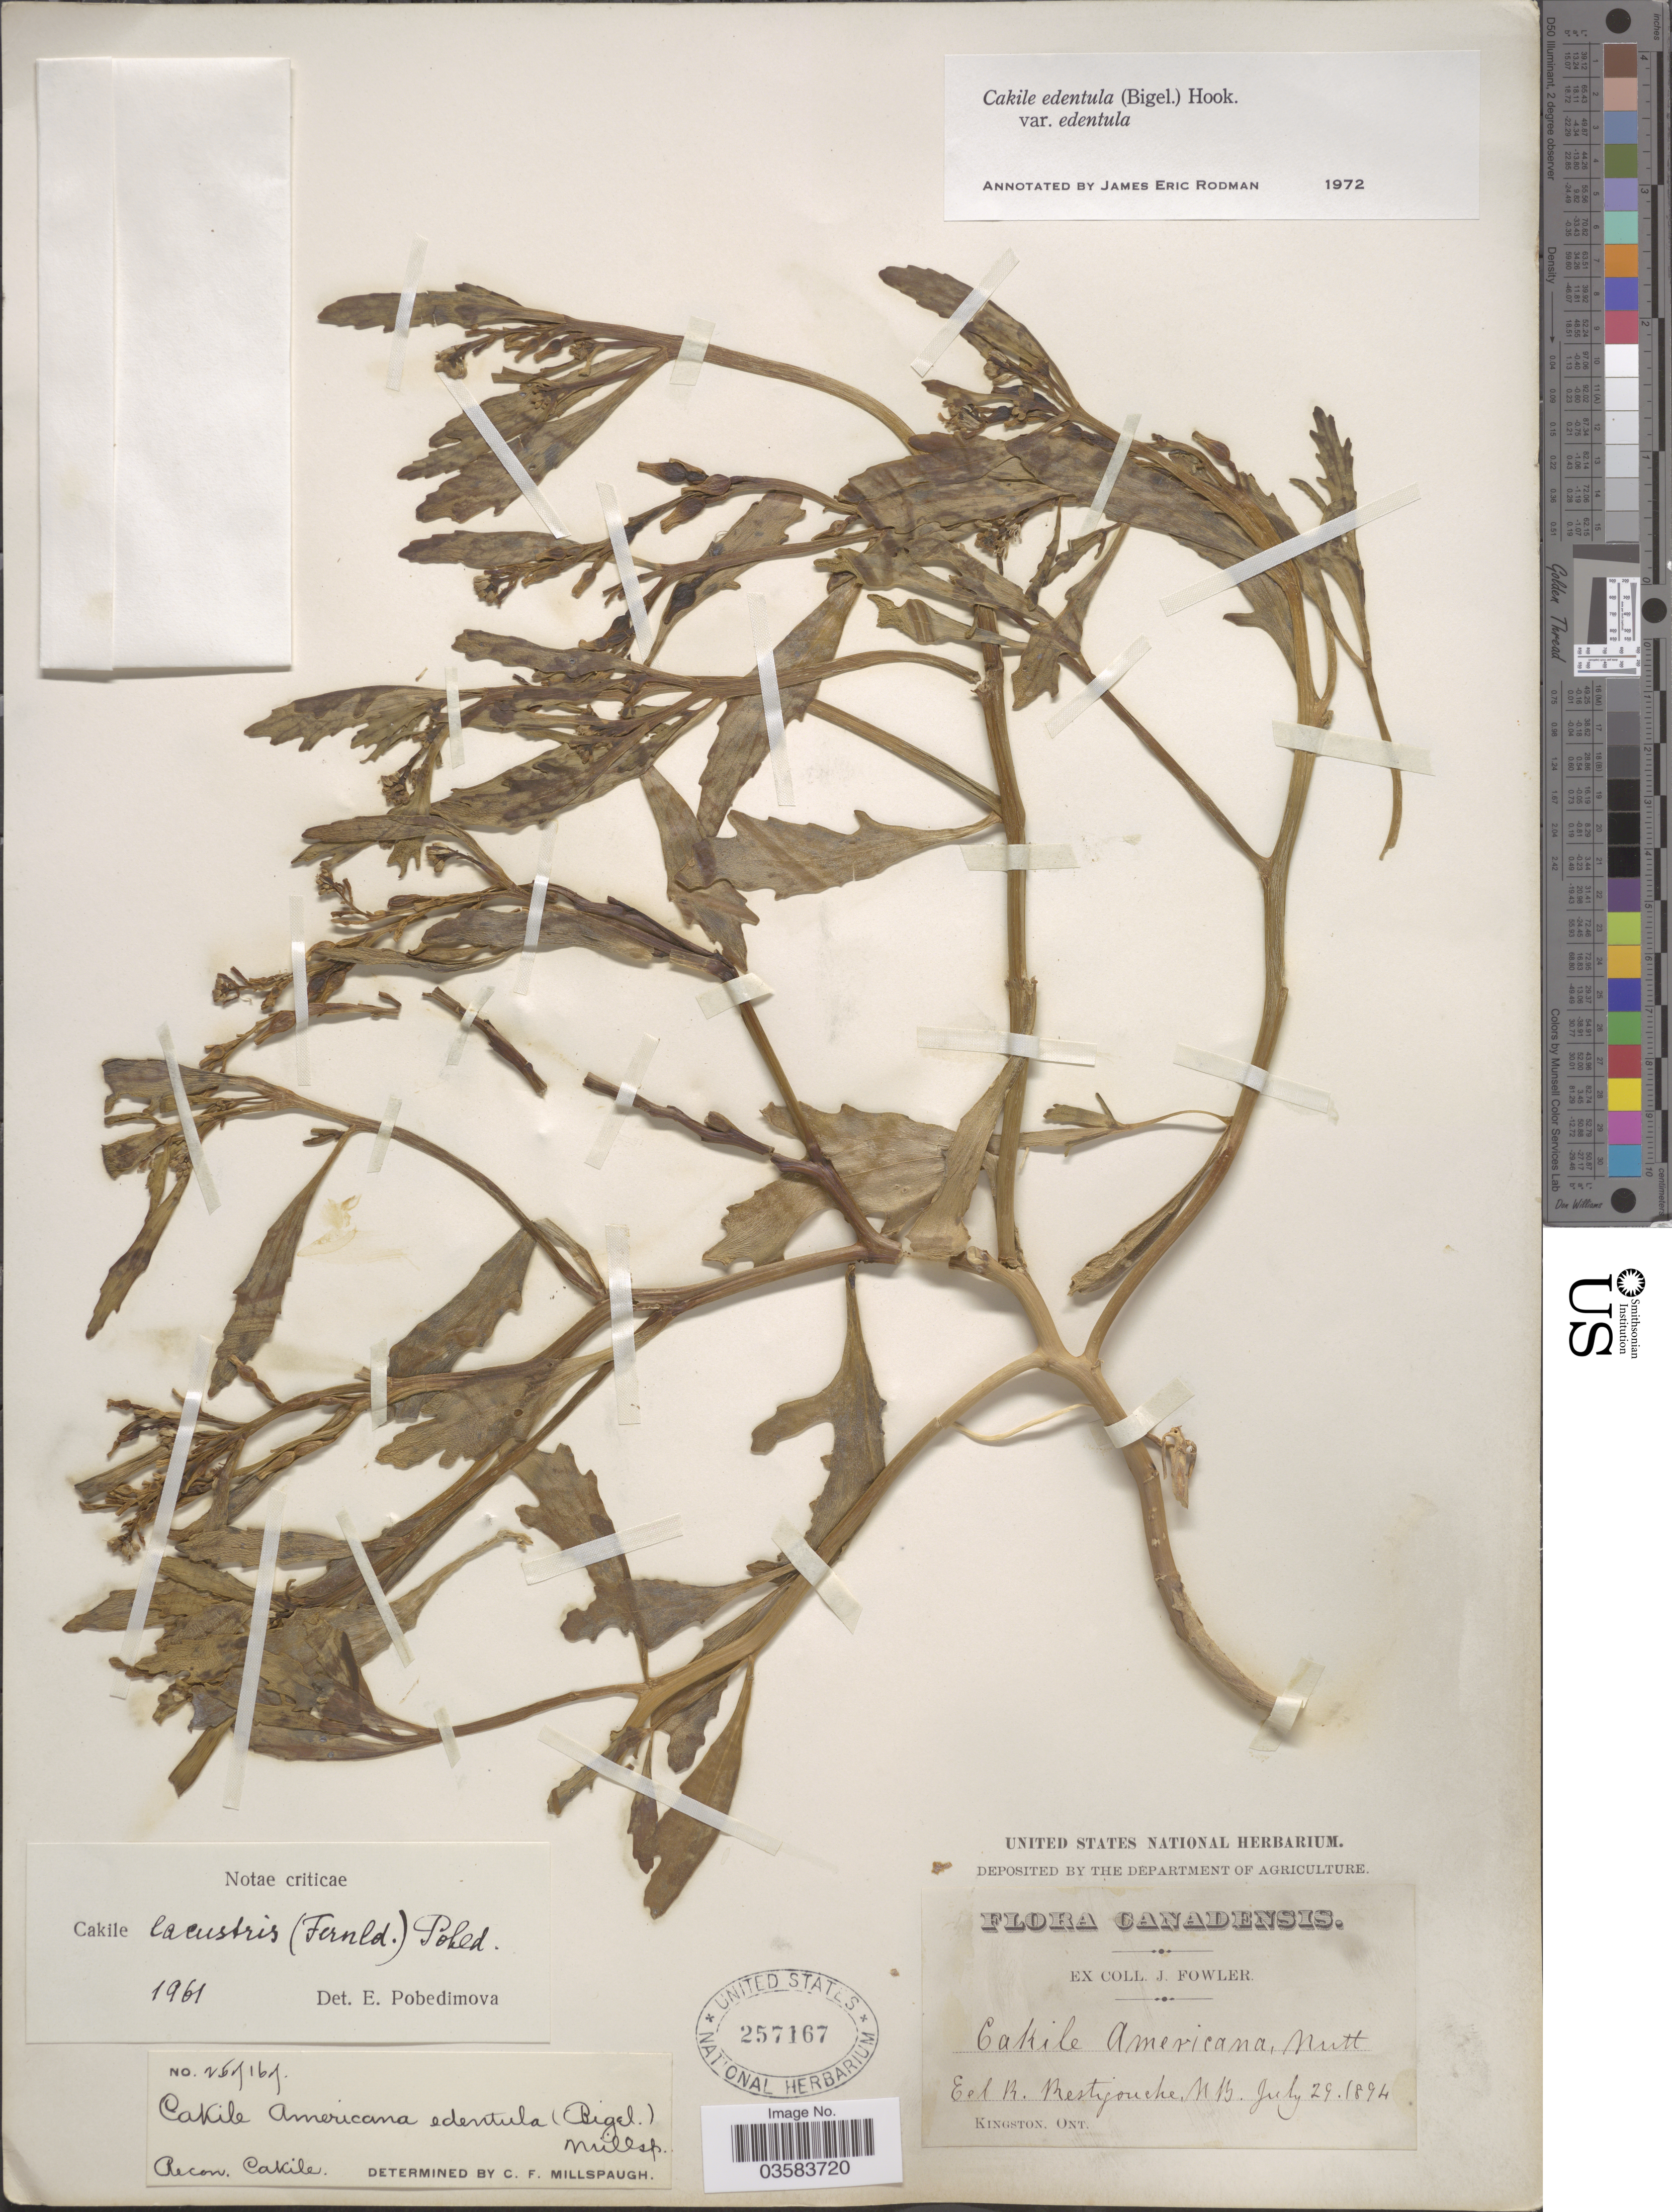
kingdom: Plantae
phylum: Tracheophyta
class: Magnoliopsida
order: Brassicales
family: Brassicaceae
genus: Cakile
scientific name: Cakile edentula var. edentula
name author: (Bigelow) Hook.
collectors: J. Fowler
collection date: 1894-07-29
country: Canada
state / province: New Brunswick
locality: Eel R. Restigouche.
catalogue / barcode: US 257167